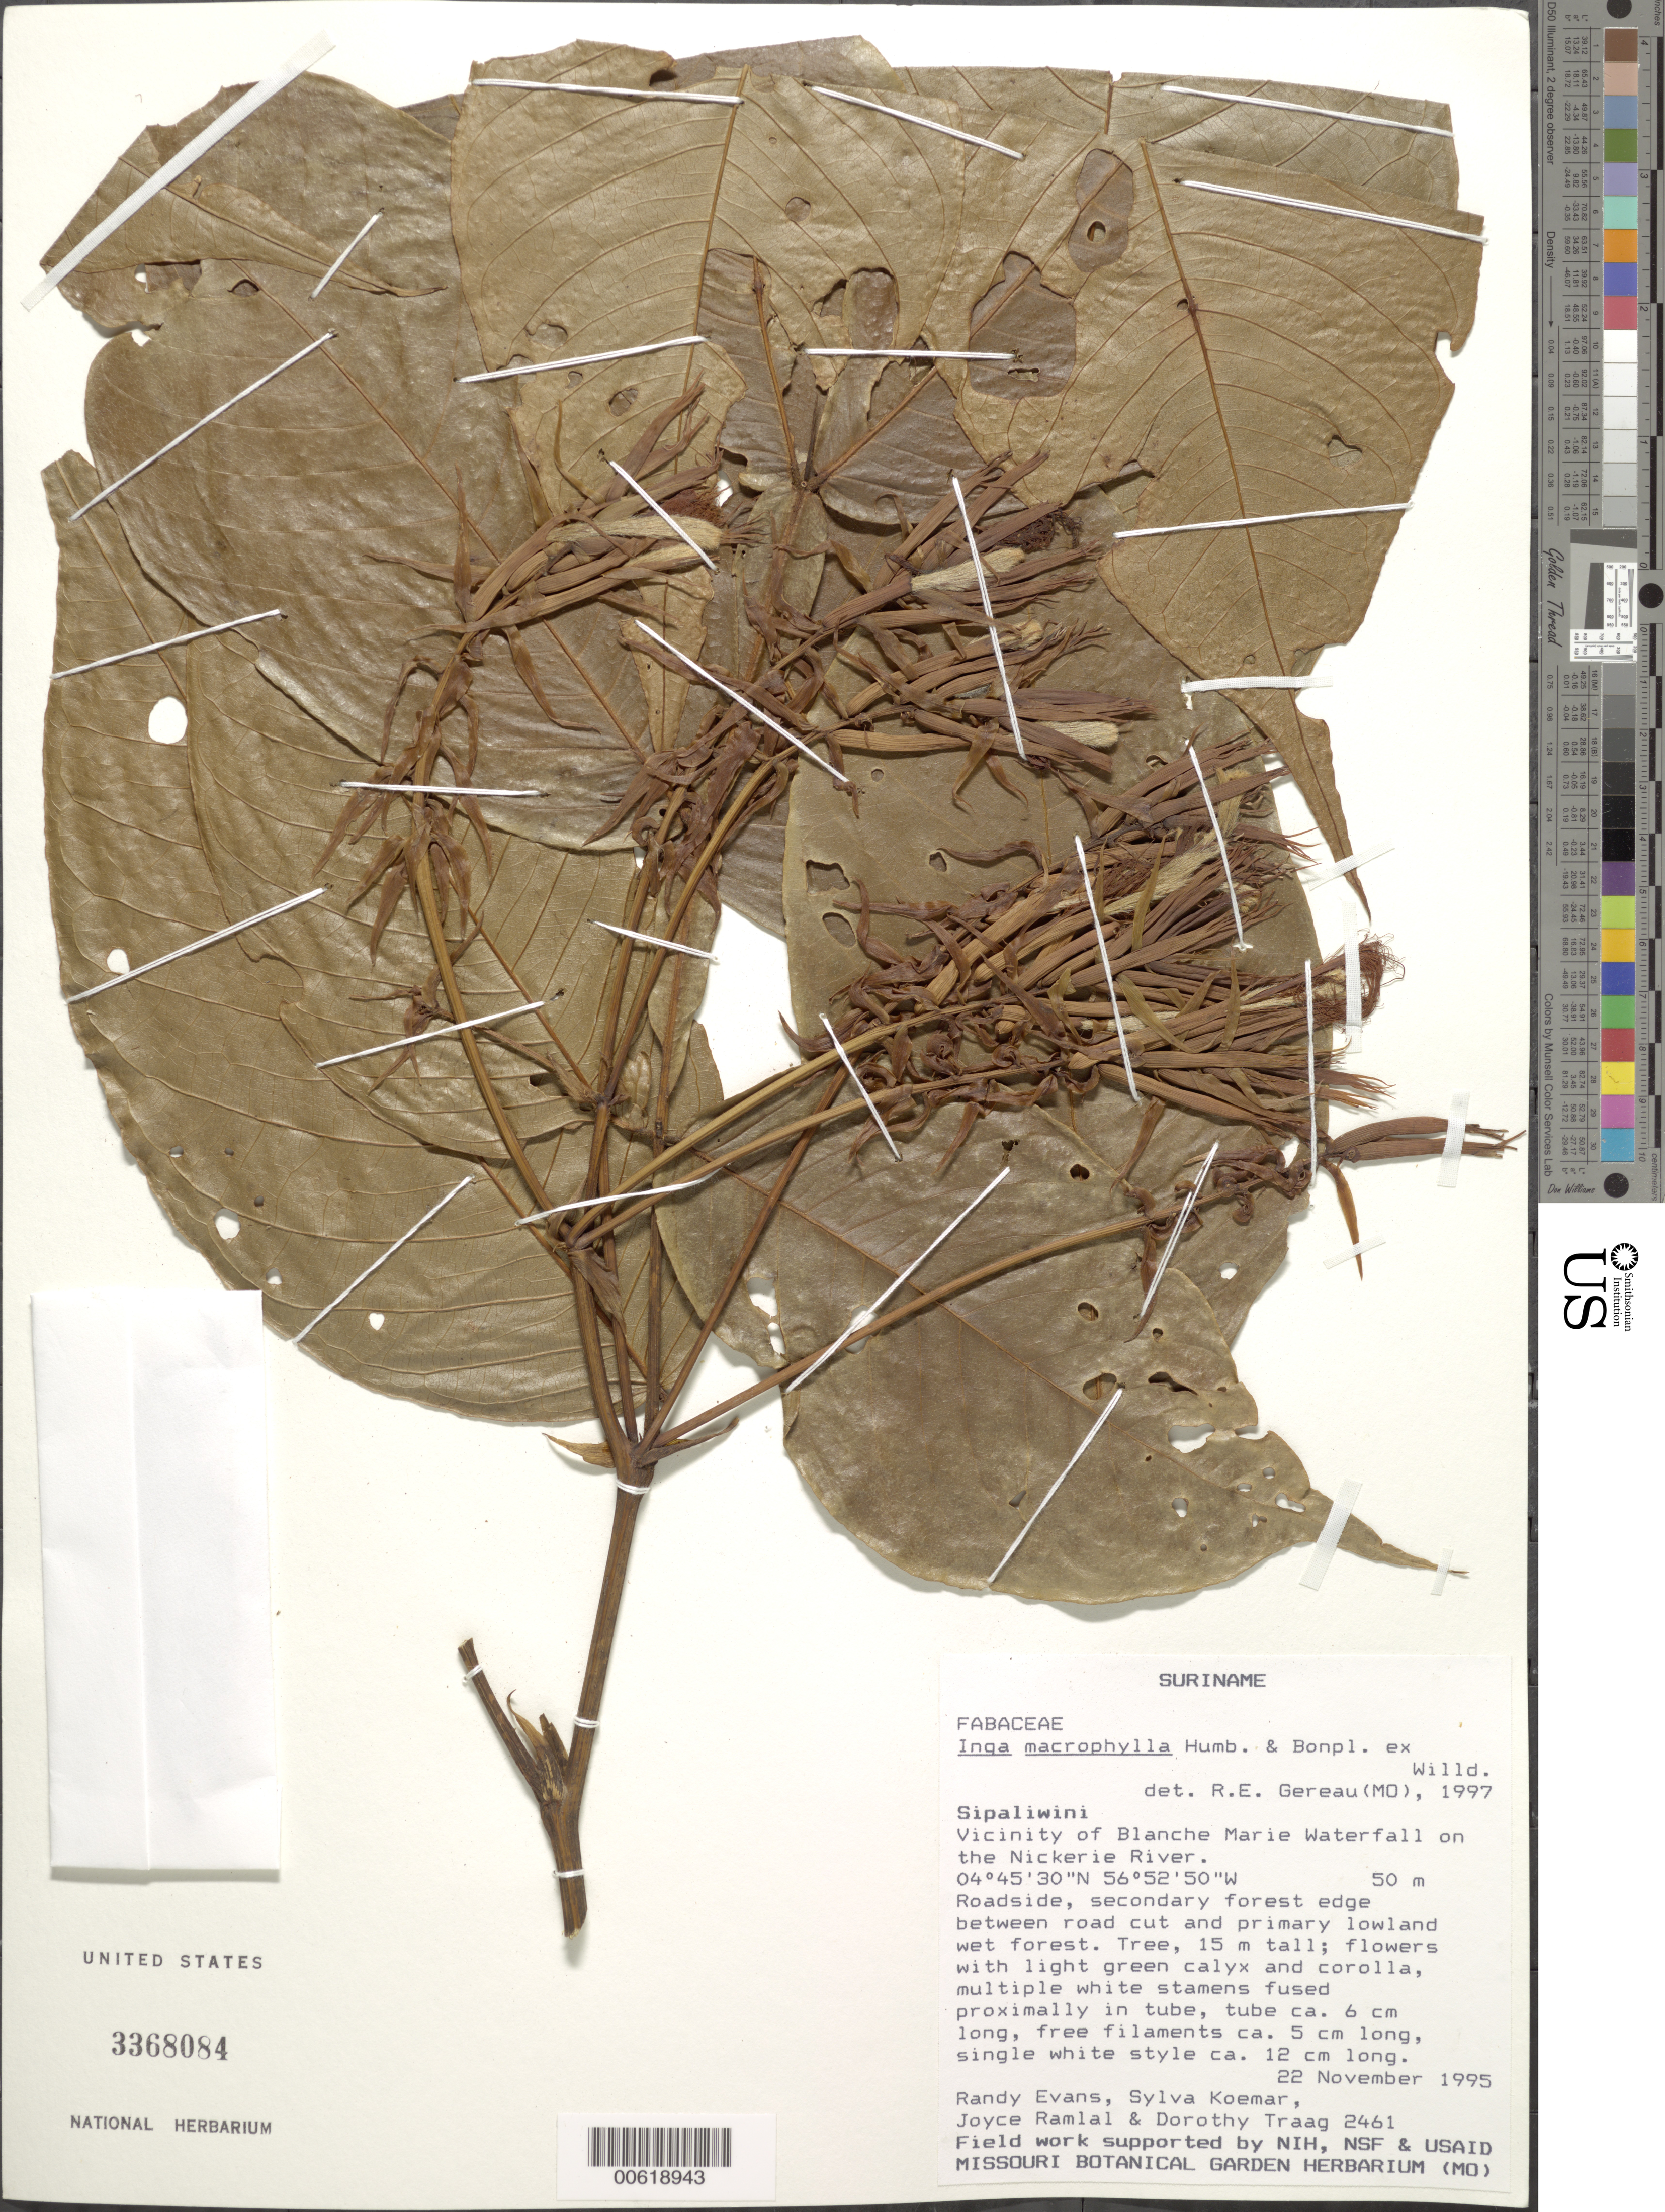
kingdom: Plantae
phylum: Tracheophyta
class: Magnoliopsida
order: Fabales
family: Fabaceae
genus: Inga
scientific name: Inga macrophylla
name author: Humb. & Bonpl. ex Willd.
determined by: Gereau, R. E.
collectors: R. Evans, S. Koemar, J. Ramlal & D. Traag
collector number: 2461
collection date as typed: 22-Nov-95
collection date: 1995-11-22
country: Suriname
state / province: Sipaliwini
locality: Blanche Marie Waterfall, vic., on Nickerie R.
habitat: Roadside, secondary forest edge between roadcut and primary lowland wet forest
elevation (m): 50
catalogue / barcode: US 3368084